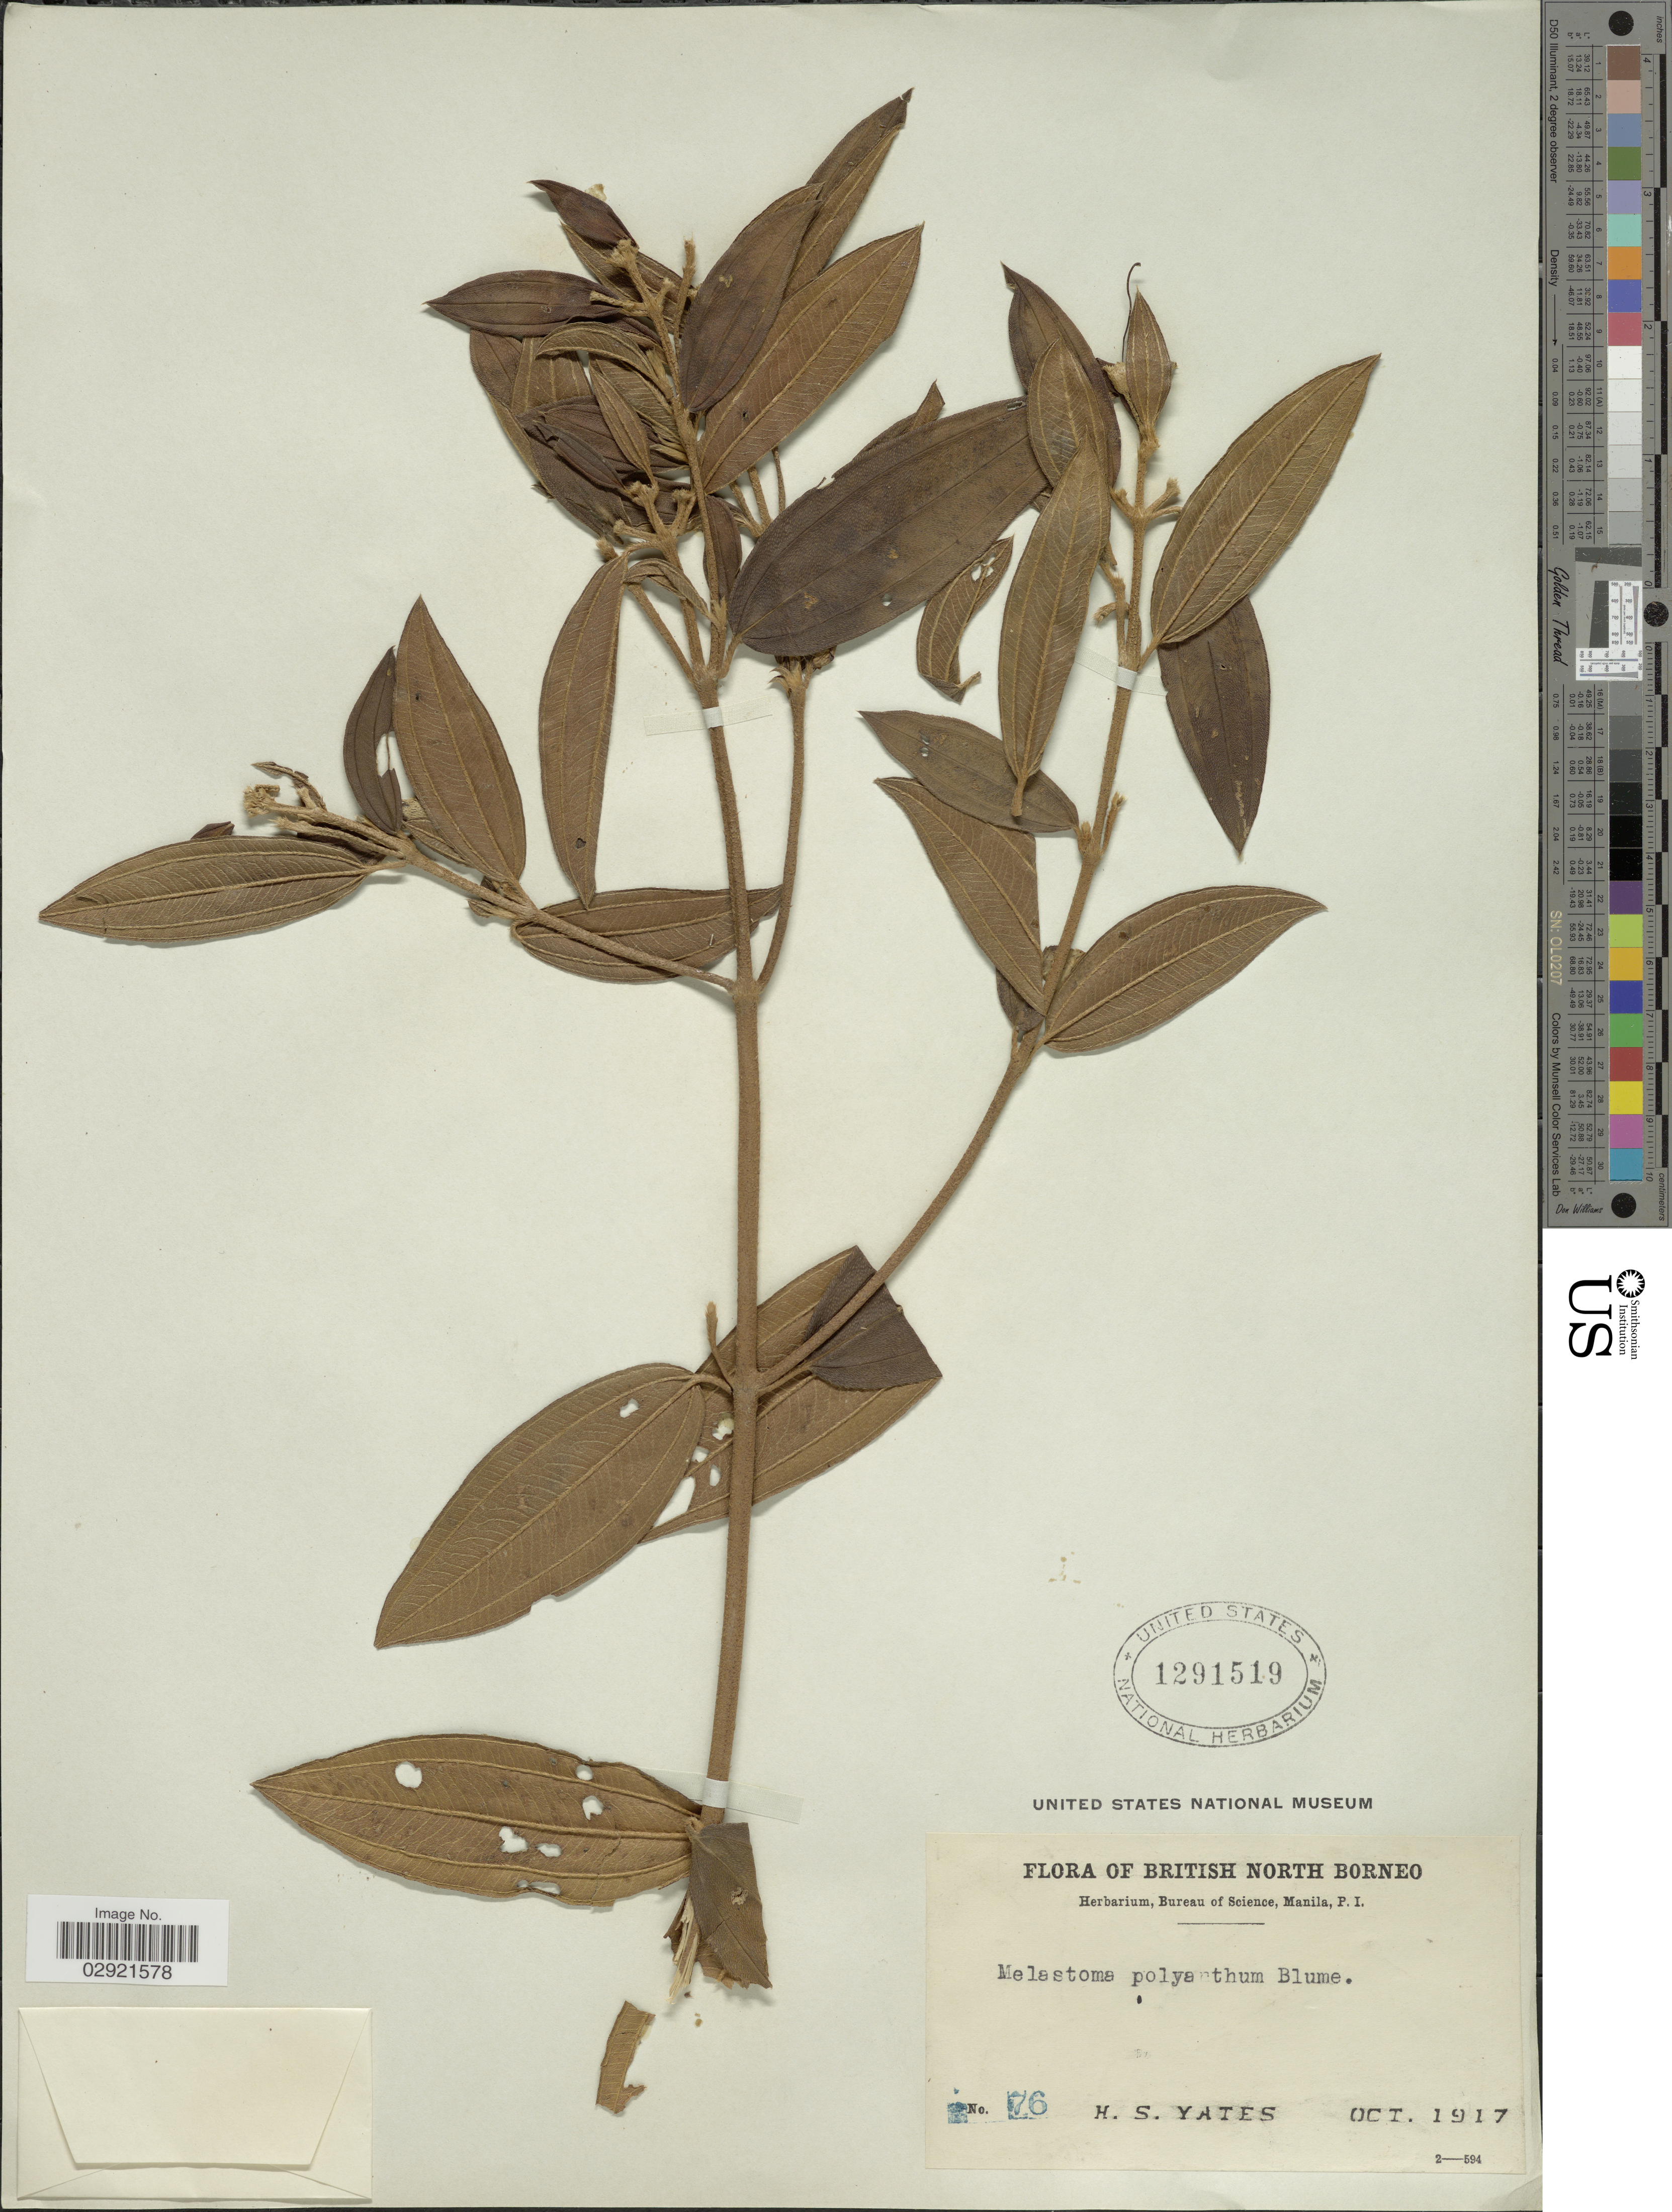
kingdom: Plantae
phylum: Tracheophyta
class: Magnoliopsida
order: Myrtales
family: Melastomataceae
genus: Melastoma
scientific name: Melastoma malabathricum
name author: L.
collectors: H. S. Yates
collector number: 76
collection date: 1917-10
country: Malaysia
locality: British North Borneo.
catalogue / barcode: US 1291519